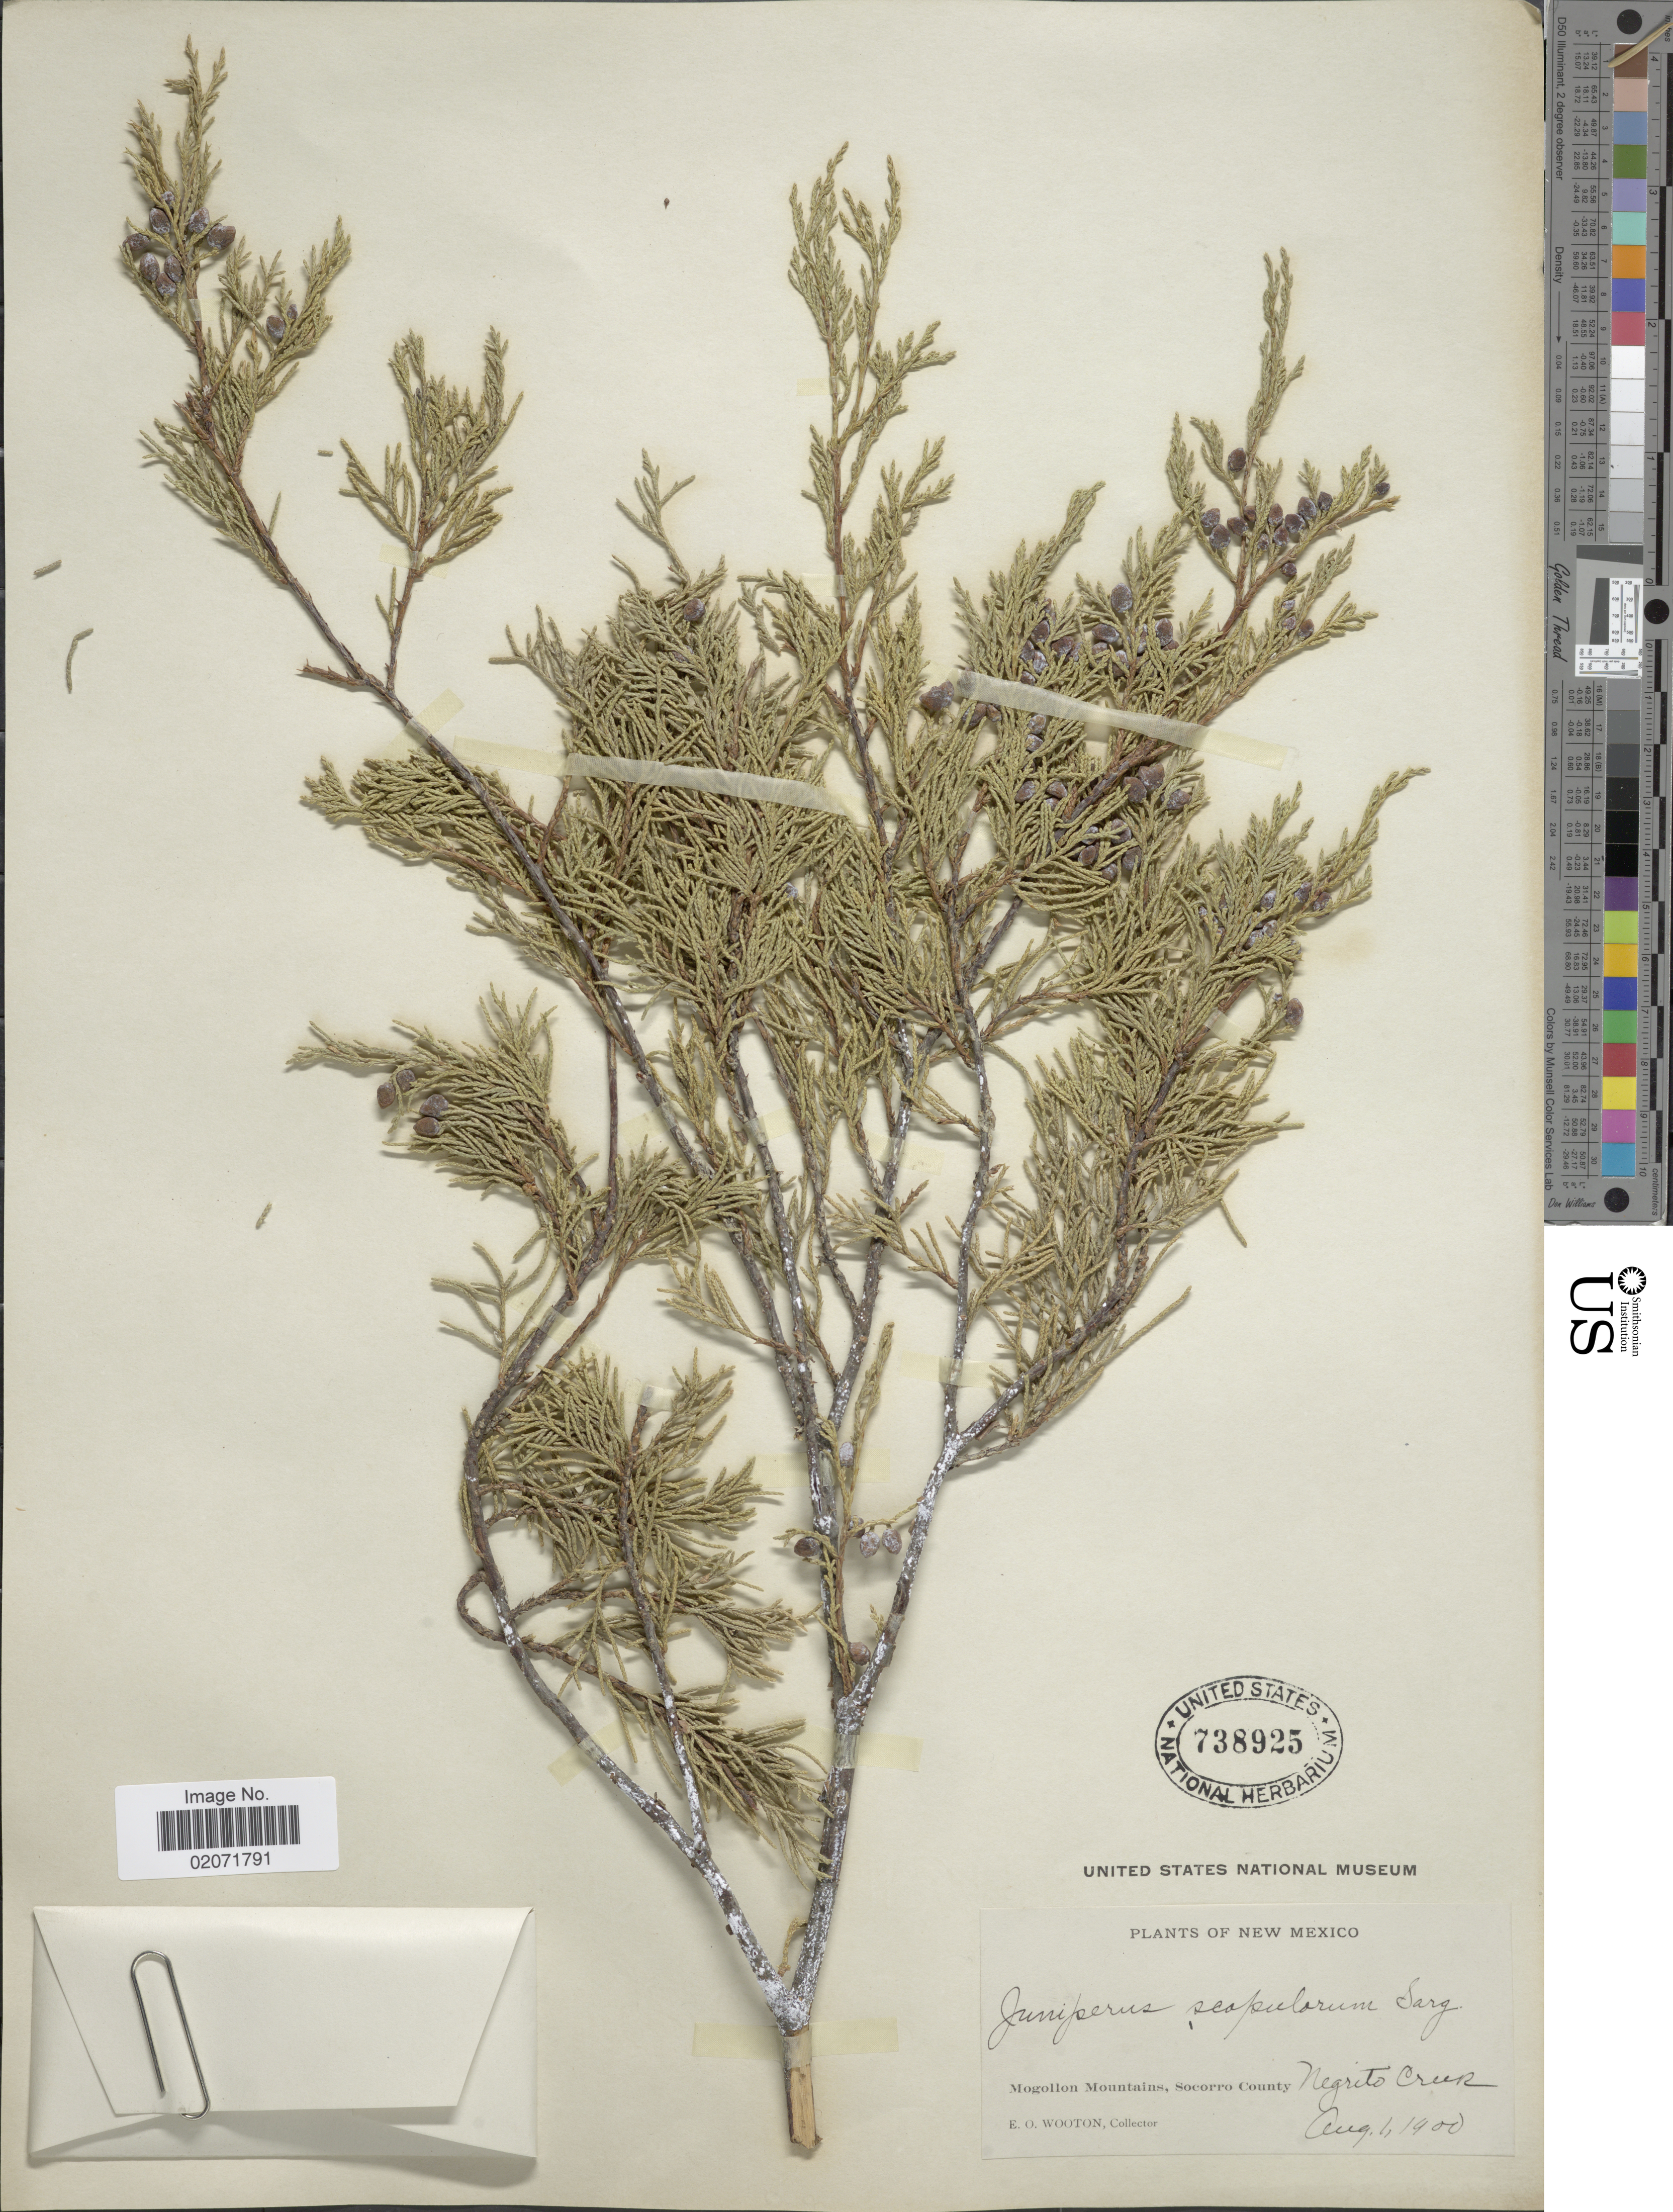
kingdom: Plantae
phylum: Tracheophyta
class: Pinopsida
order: Pinales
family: Cupressaceae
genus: Juniperus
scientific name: Juniperus scopulorum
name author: Sarg.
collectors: E. O. Wooton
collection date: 1900-08-01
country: United States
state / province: New Mexico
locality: Mogollon Mountains, Socorro County, Negrito Creek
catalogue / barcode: US 738925